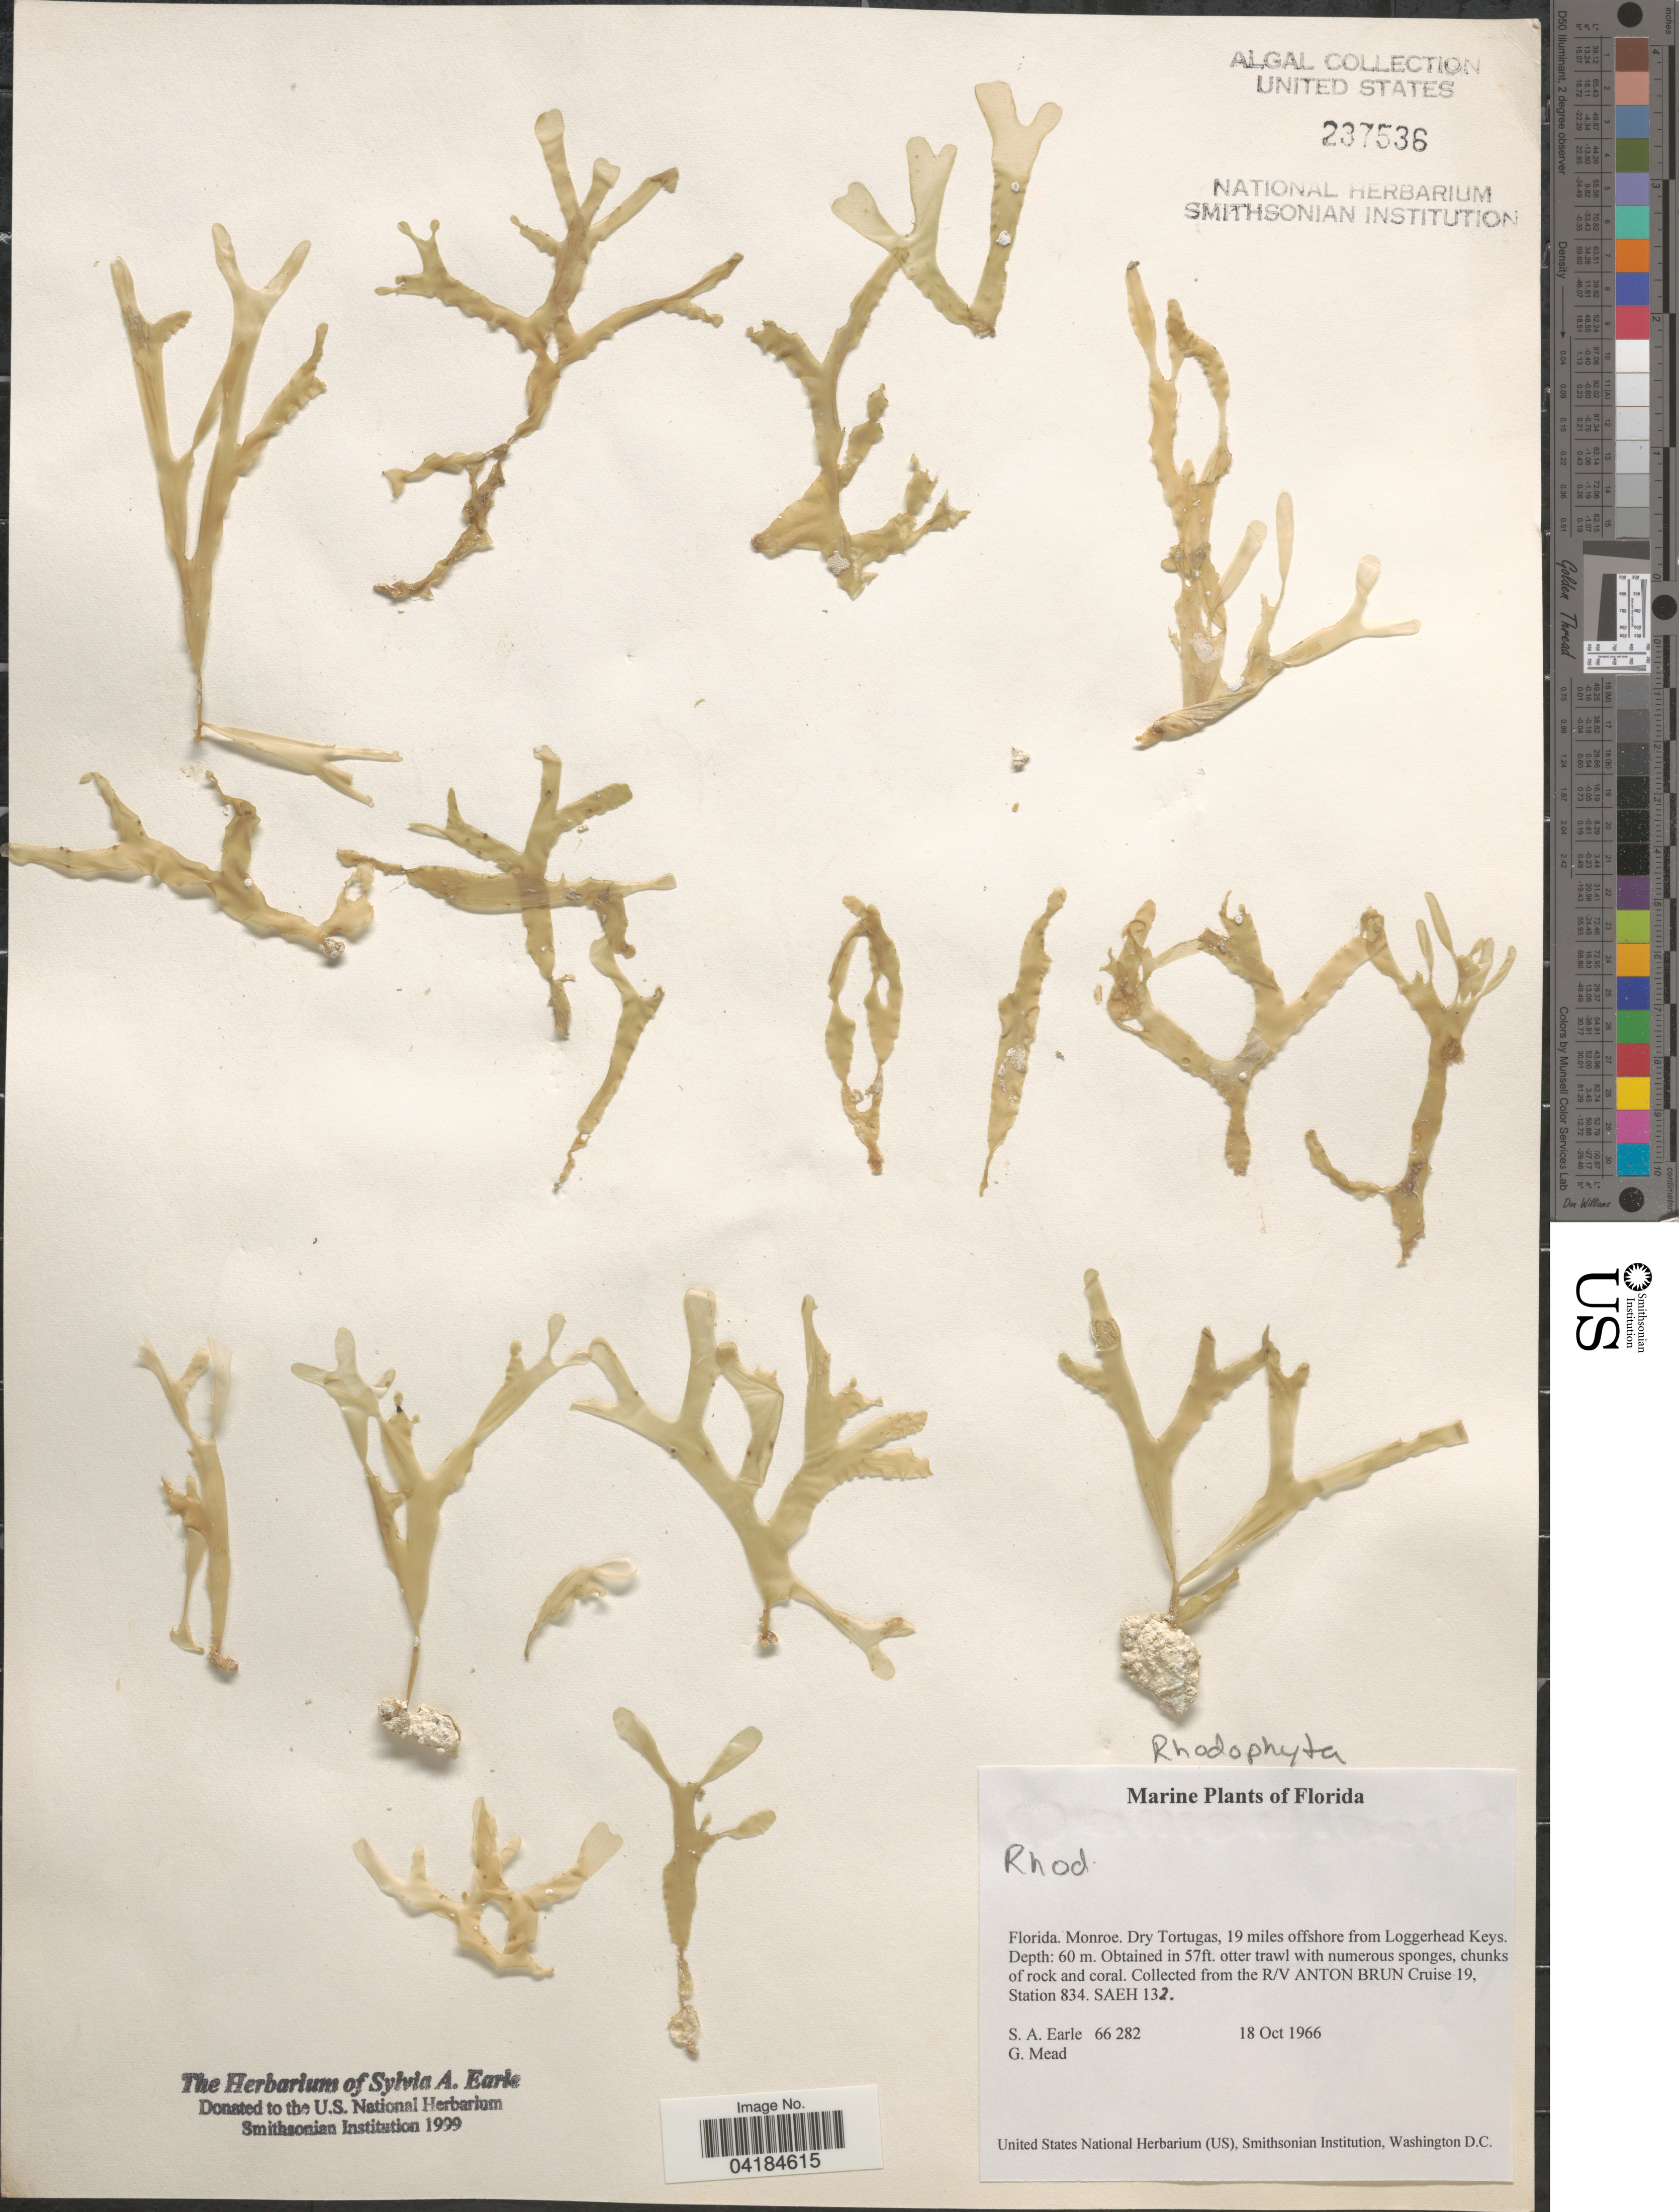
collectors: S. A. Earle & G. Mead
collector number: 66282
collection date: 1966-10-18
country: United States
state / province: Florida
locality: Monroe. Dry Tortugas, 19 miles offshore from Loggerhead Keys. The R/V ANTON BRUN Cruise 19, Station 834. SAEH 132.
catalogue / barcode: US 237536